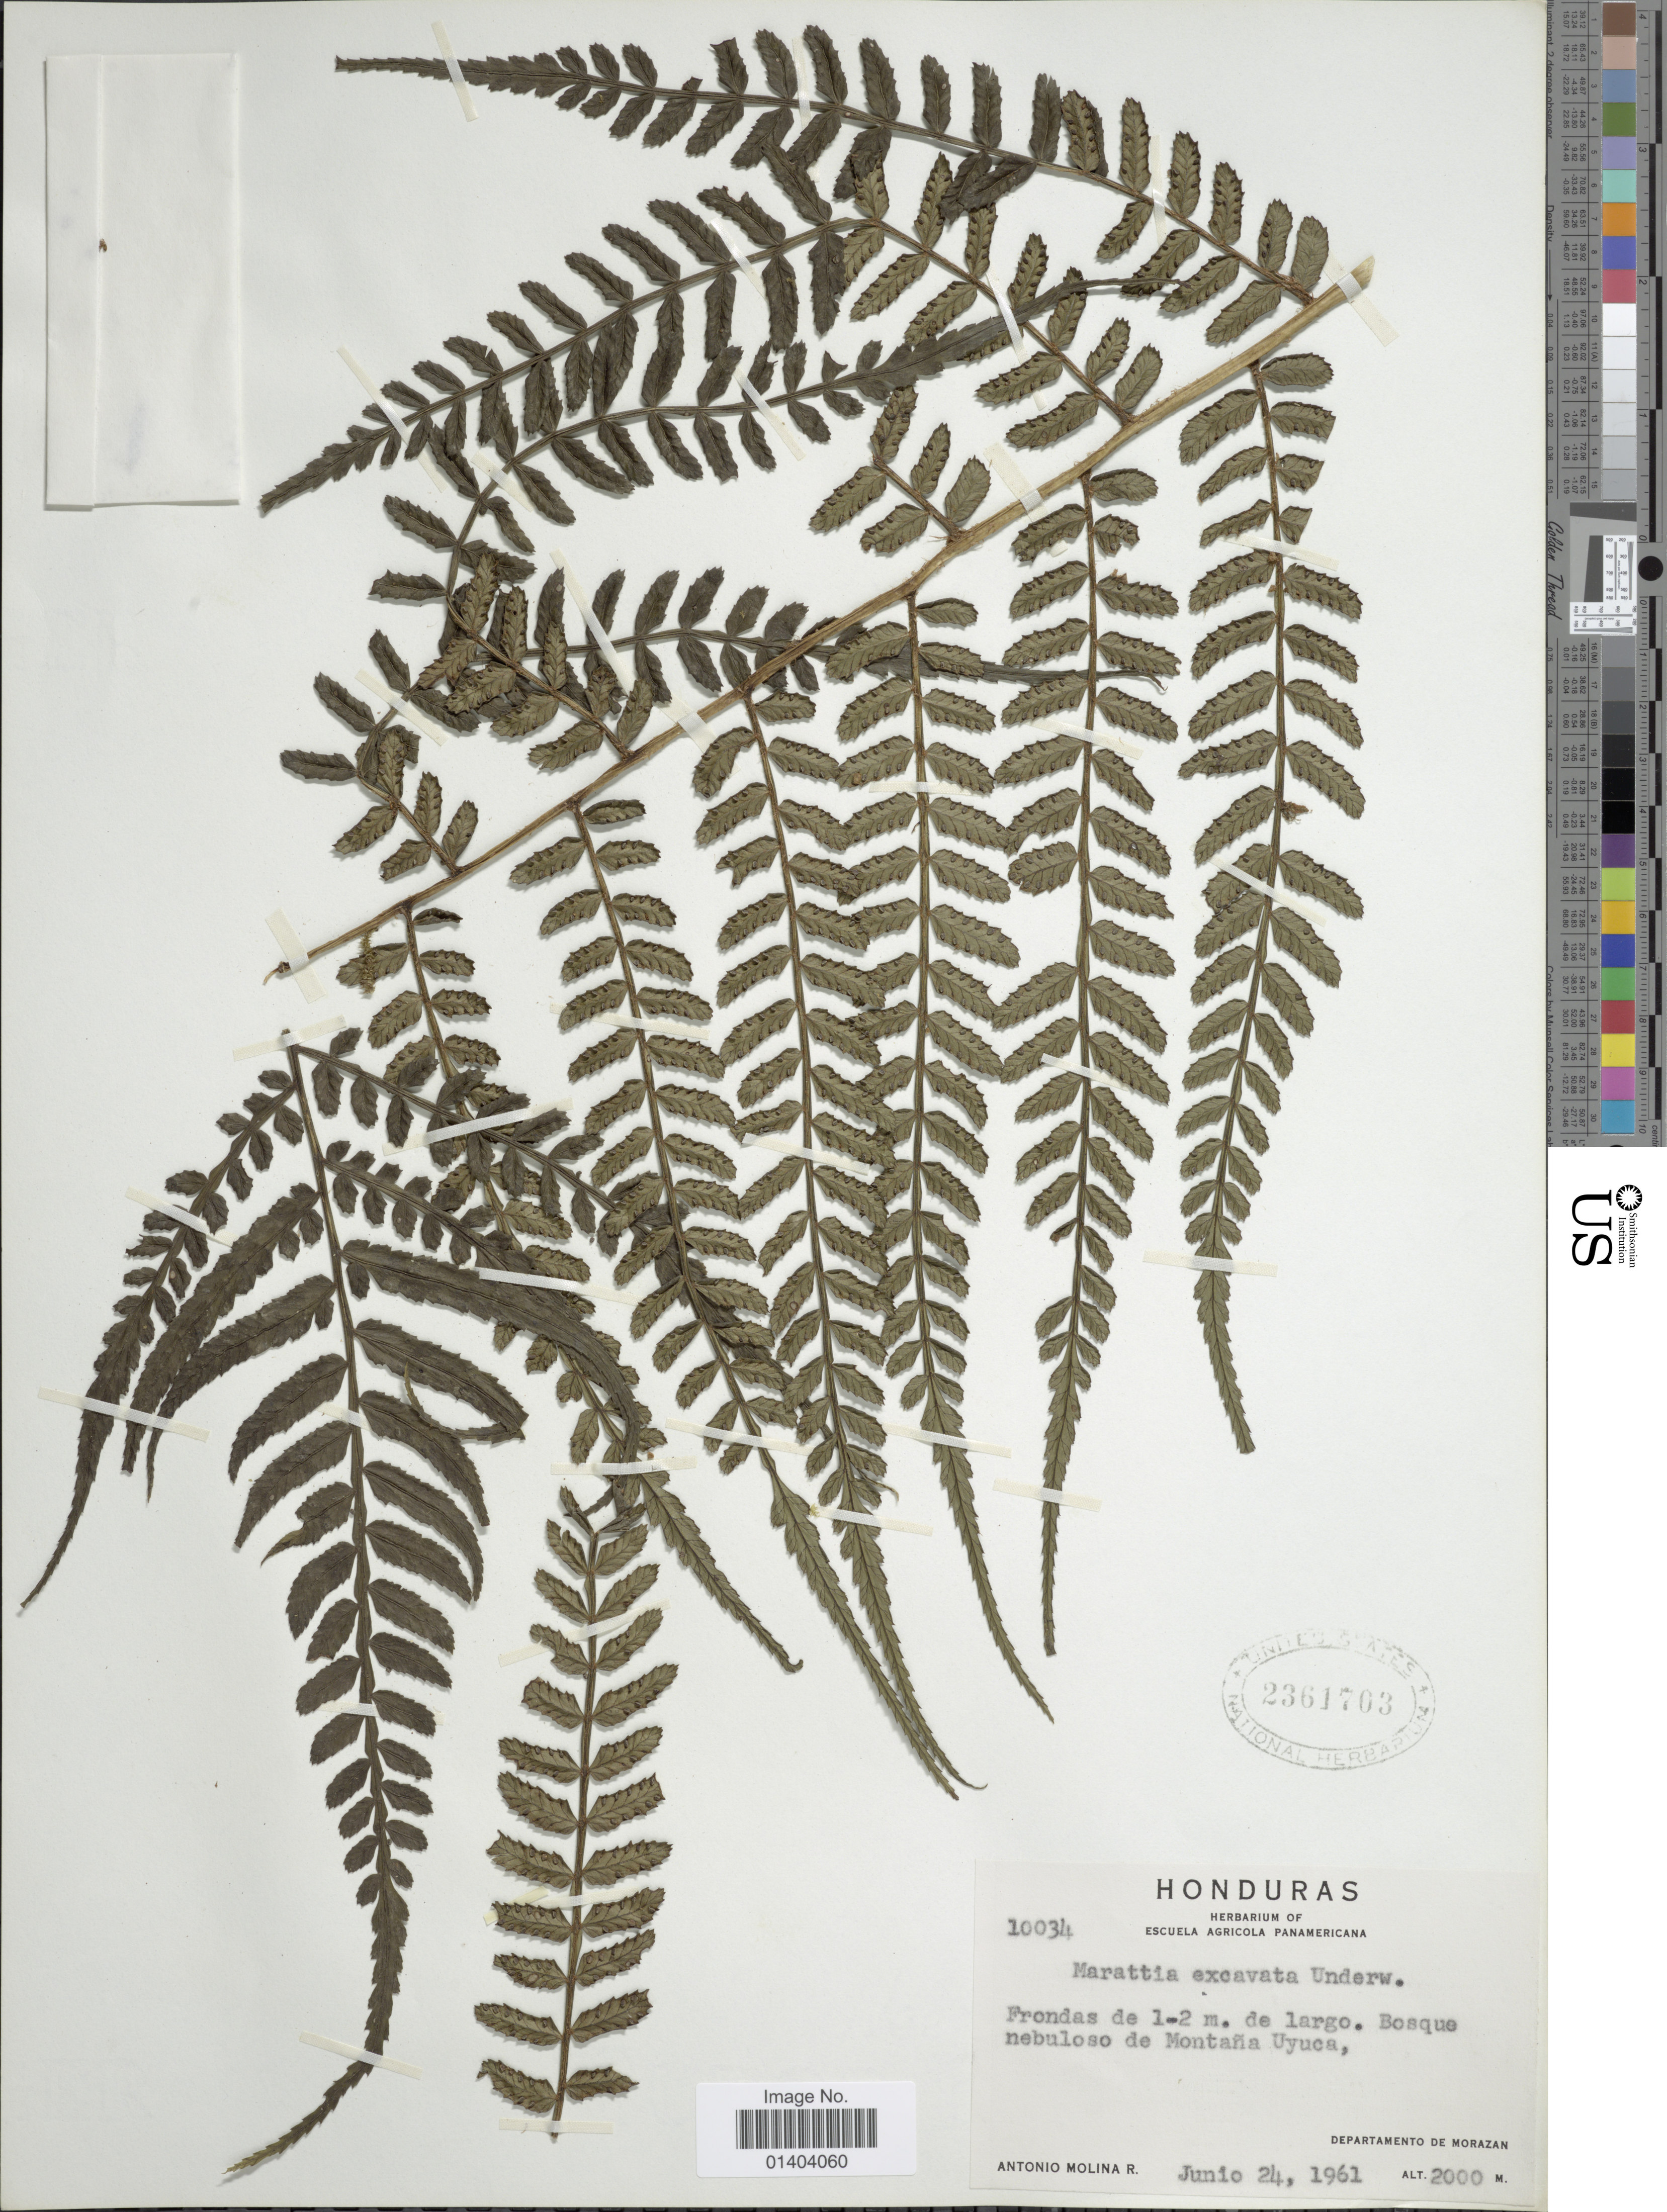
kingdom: Plantae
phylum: Tracheophyta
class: Polypodiopsida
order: Marattiales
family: Marattiaceae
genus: Marattia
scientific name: Marattia excavata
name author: Underw.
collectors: A. Molina R.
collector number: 10034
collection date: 1961-06-24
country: Honduras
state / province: Fco. Morazán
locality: Bosque nebuloso de Montaña Uyuca, Departamento de Morazan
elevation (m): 2000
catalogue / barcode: US 2361703